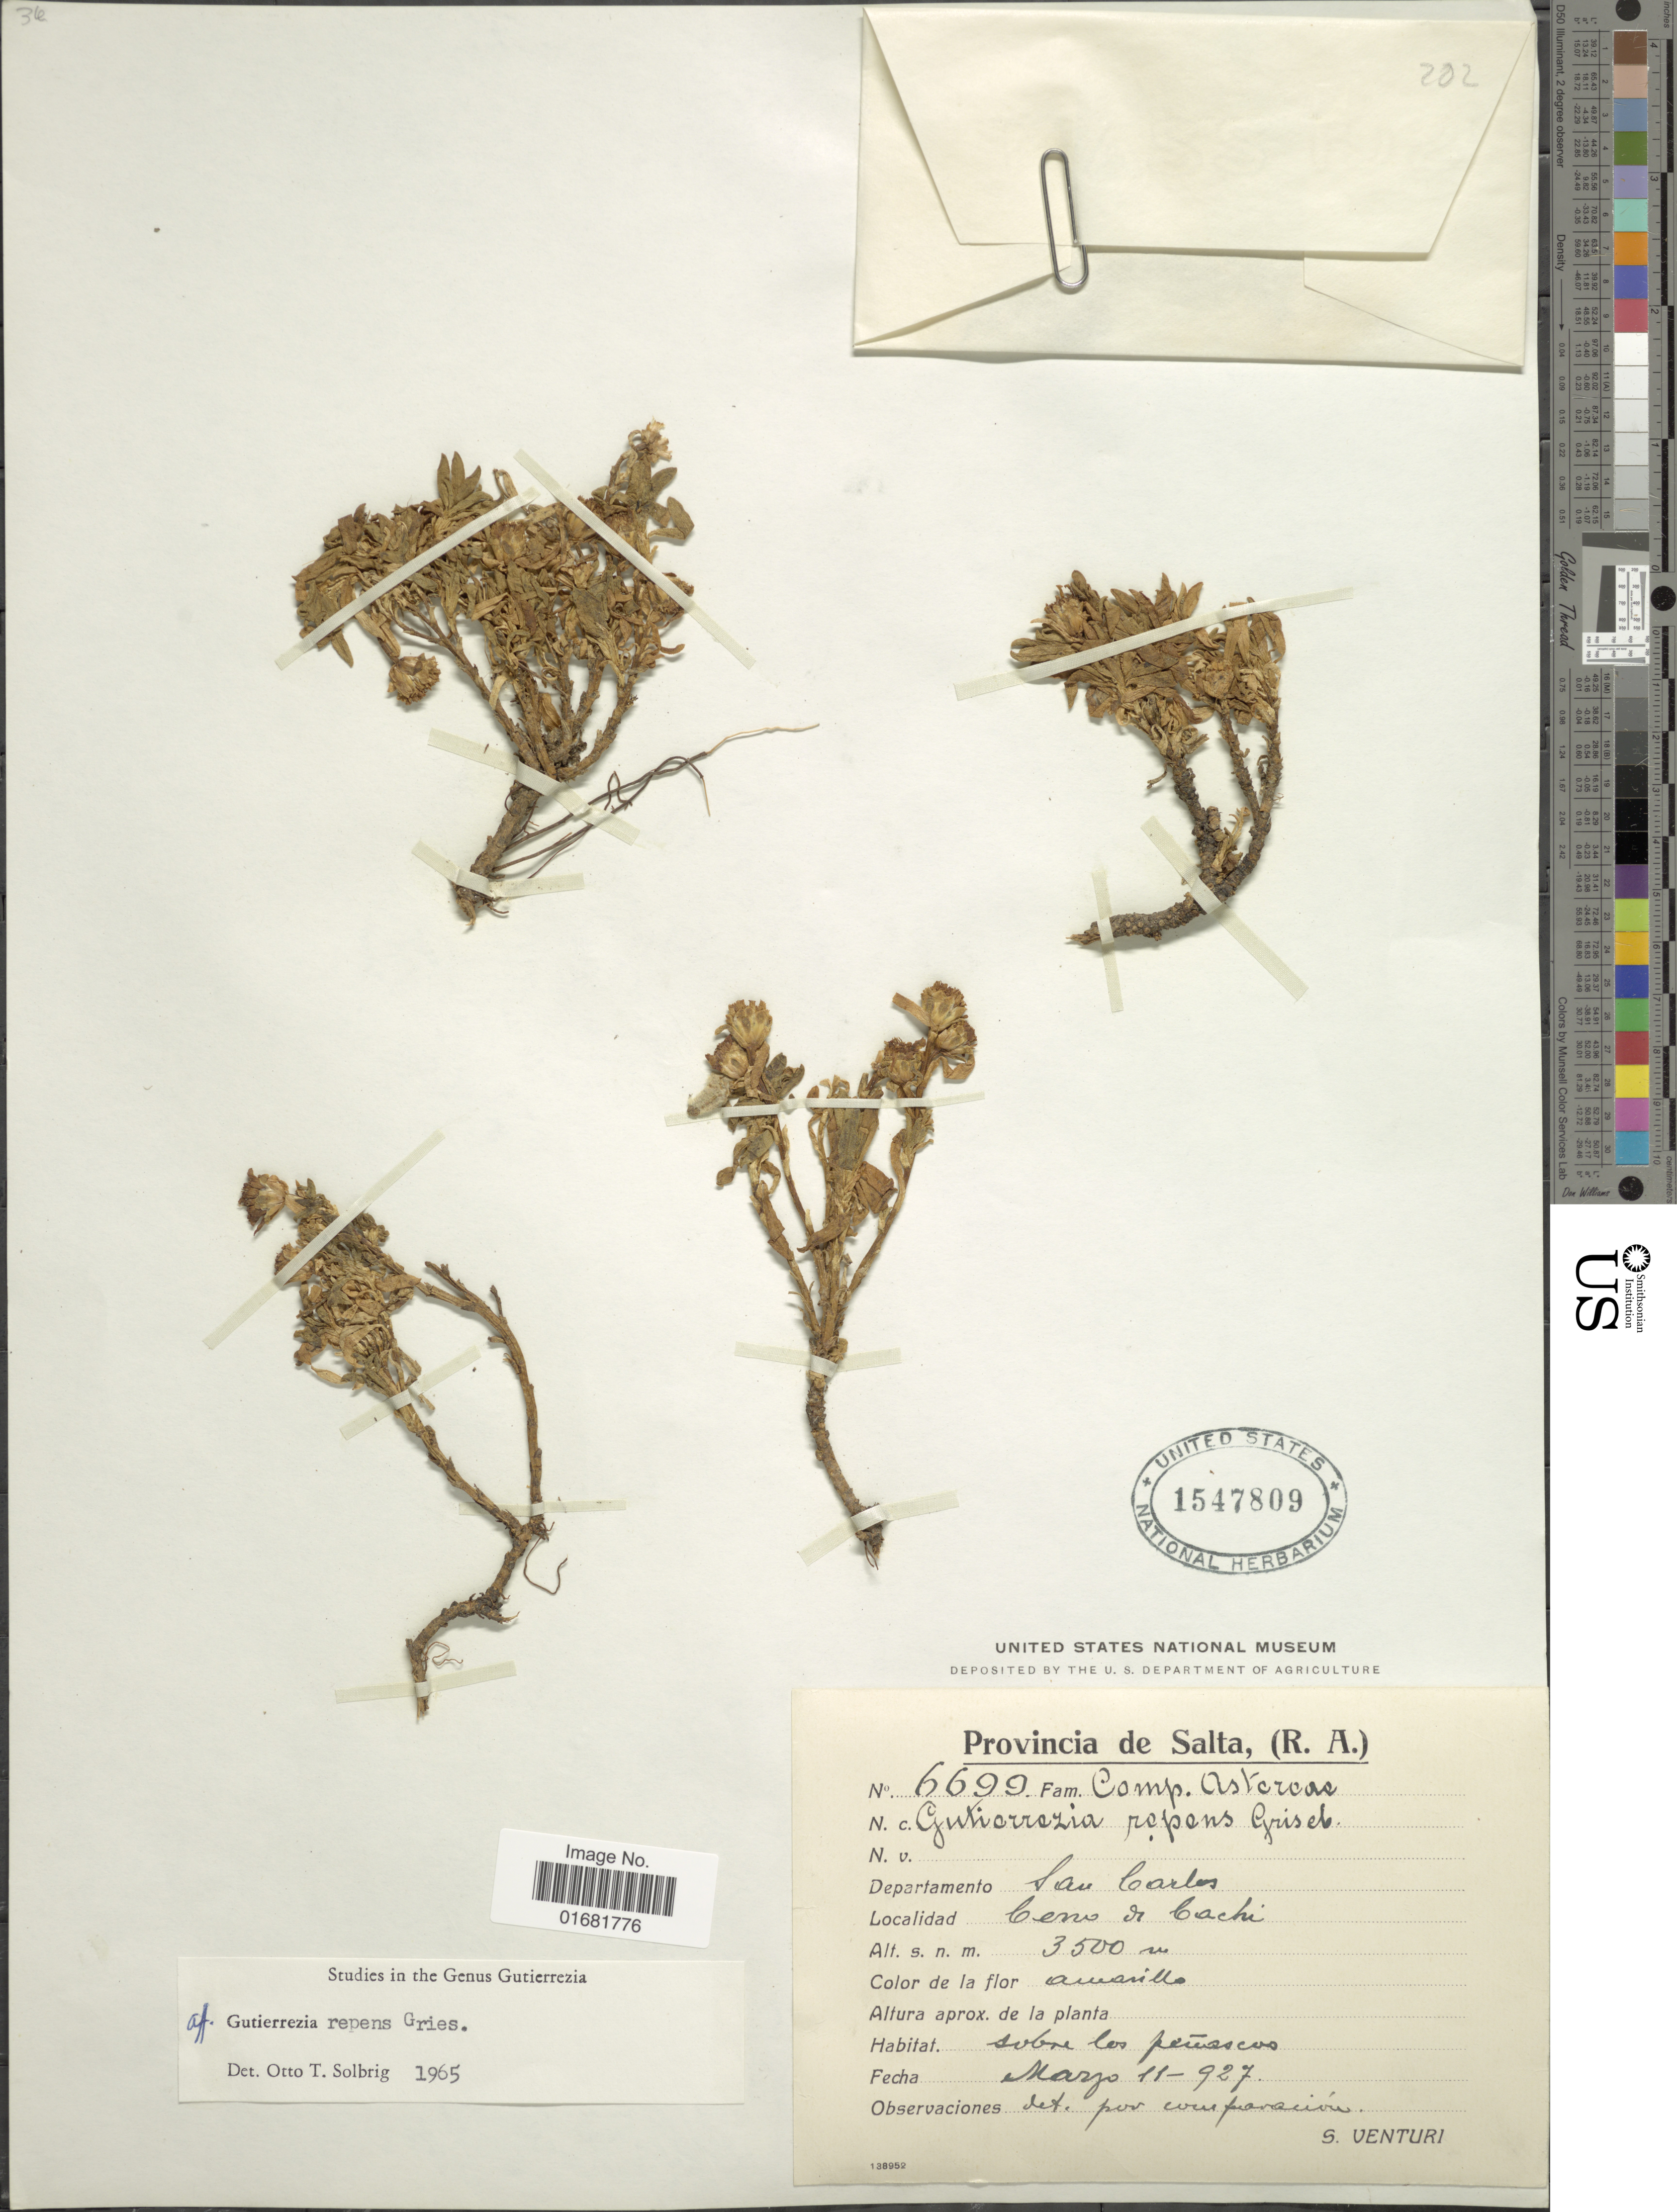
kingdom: Plantae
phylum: Tracheophyta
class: Magnoliopsida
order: Asterales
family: Asteraceae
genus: Gutierrezia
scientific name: Gutierrezia repens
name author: Griseb.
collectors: S. Venturi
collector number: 6699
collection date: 1927-03-11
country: Argentina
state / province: Salta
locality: Departamento San Carlos. Cerro de Cachi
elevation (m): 3500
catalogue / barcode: US 1547809